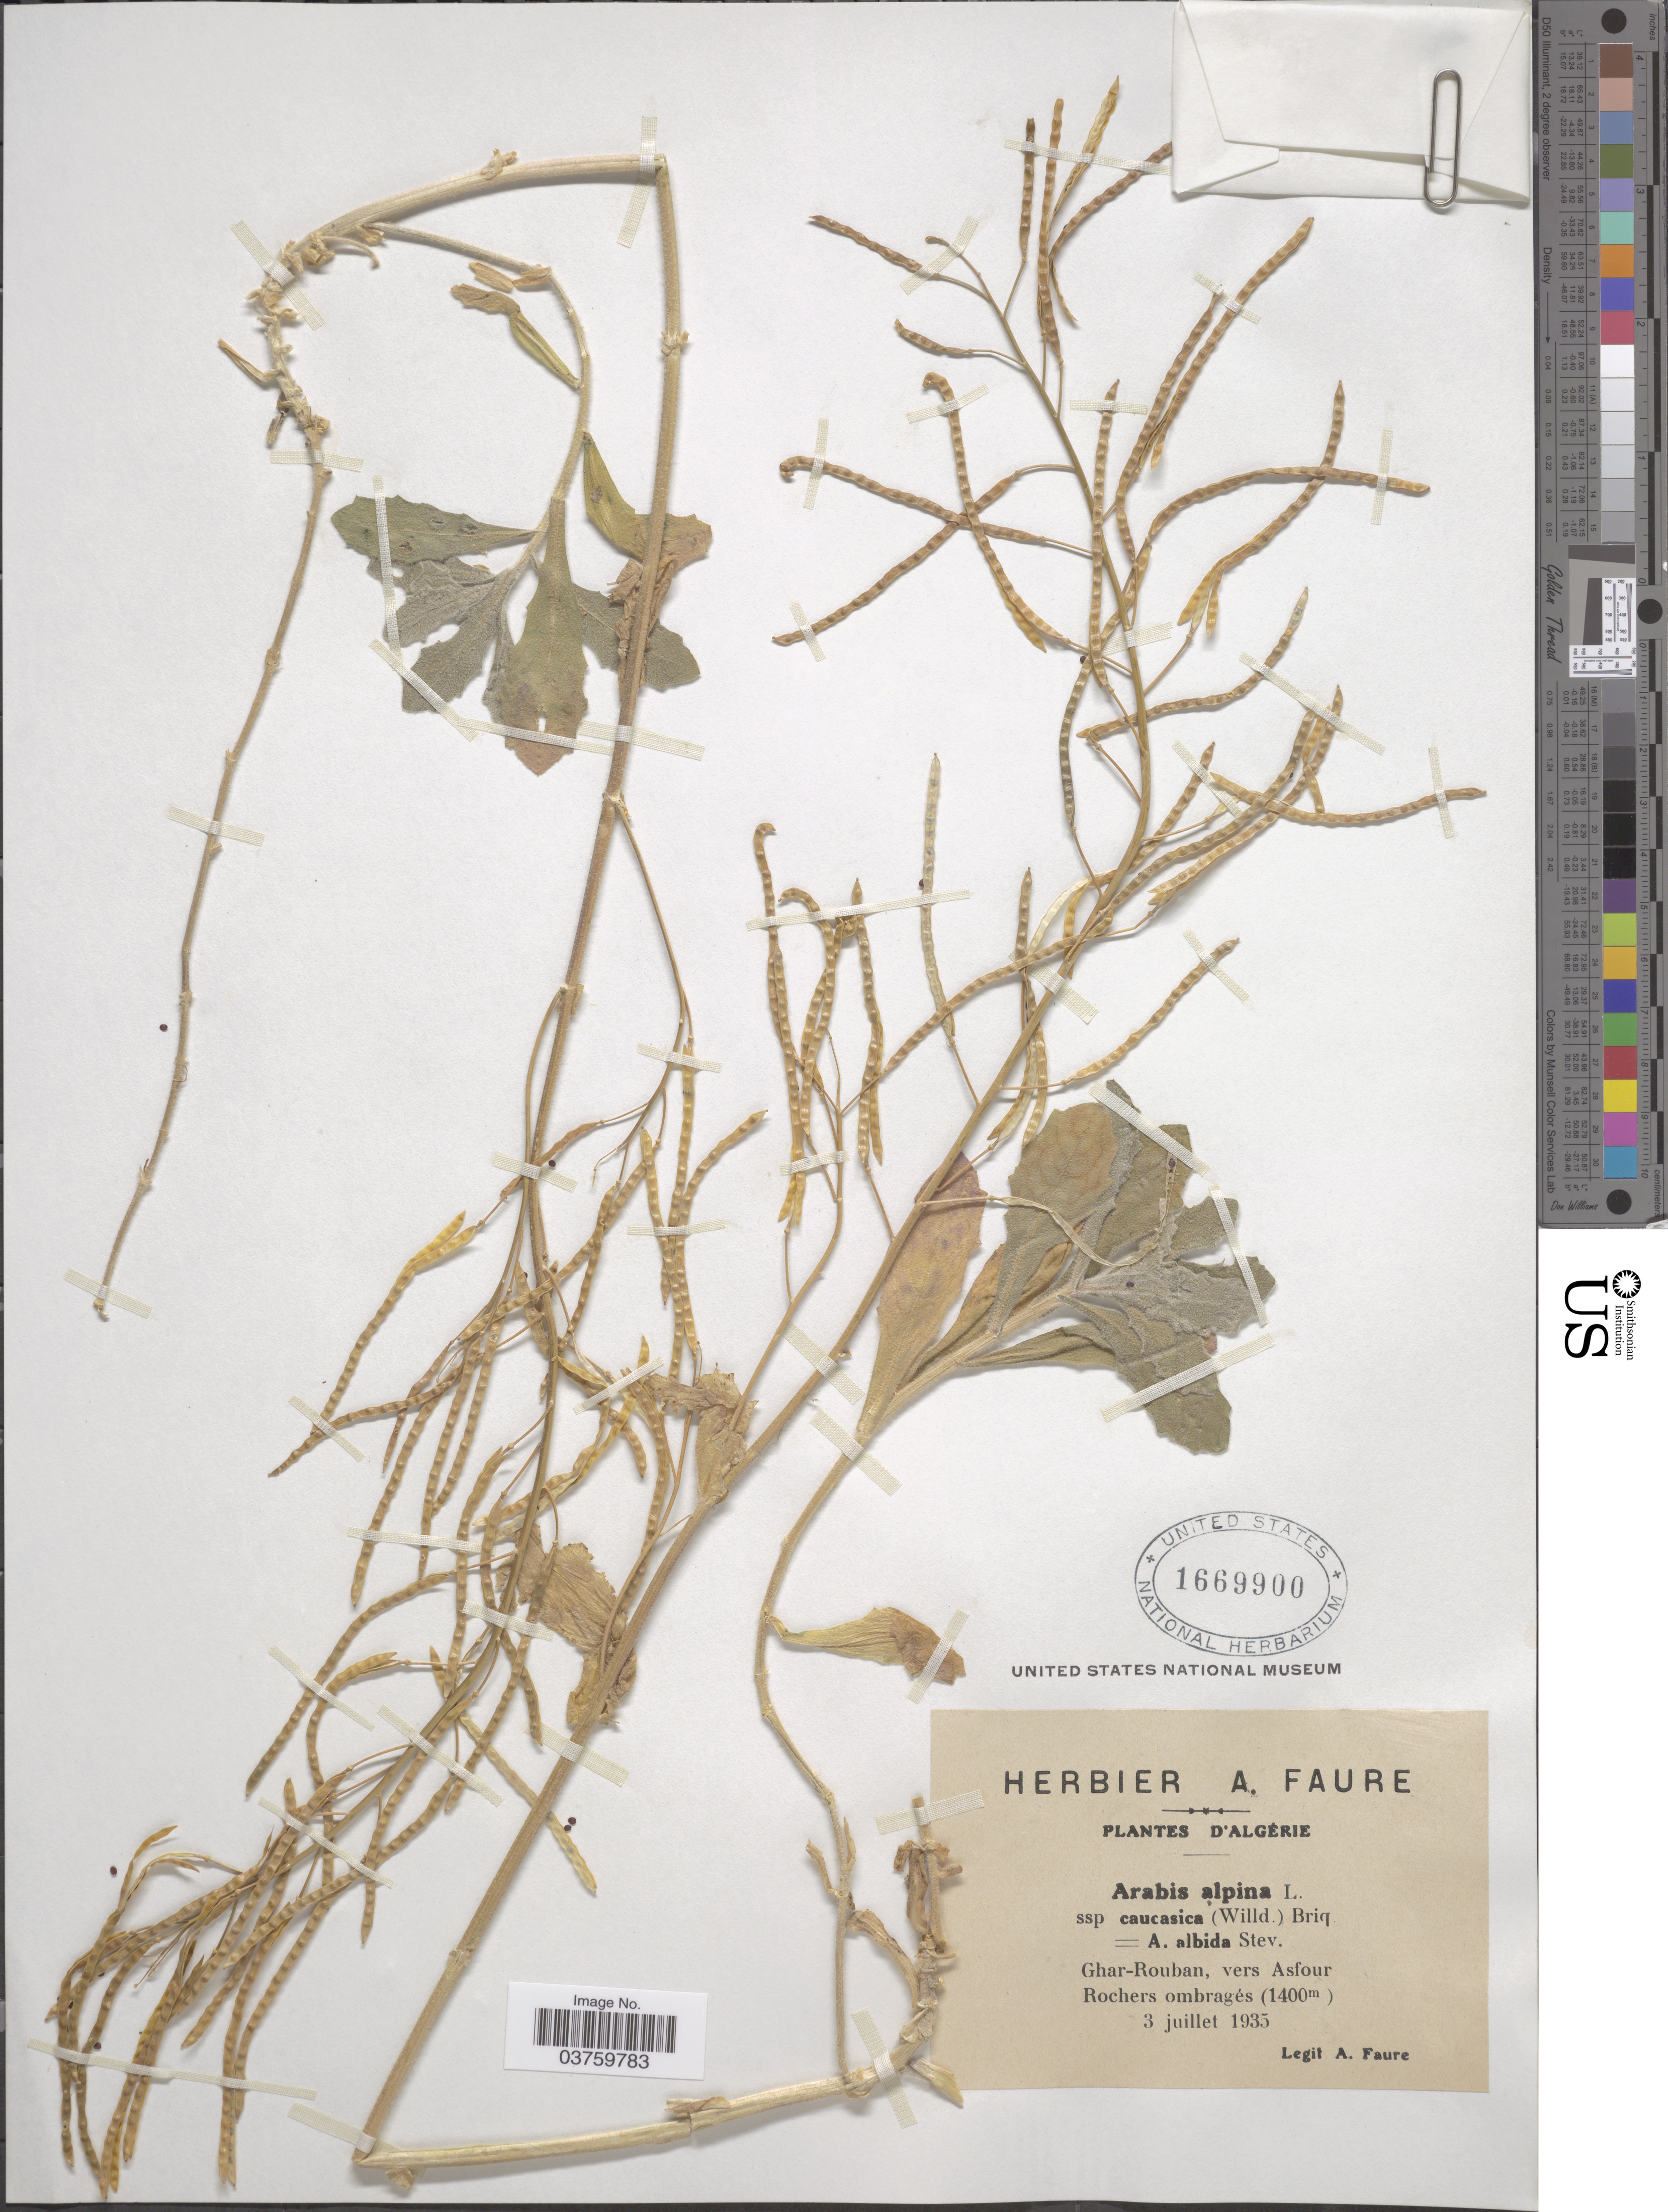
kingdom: Plantae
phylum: Tracheophyta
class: Magnoliopsida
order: Brassicales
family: Brassicaceae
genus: Arabis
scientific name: Arabis alpina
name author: L.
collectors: A. Faure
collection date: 1935-07-03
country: Algeria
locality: Ghar-rouban, vers Asfour Rochers ombragés.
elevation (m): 1400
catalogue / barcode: US 1669900